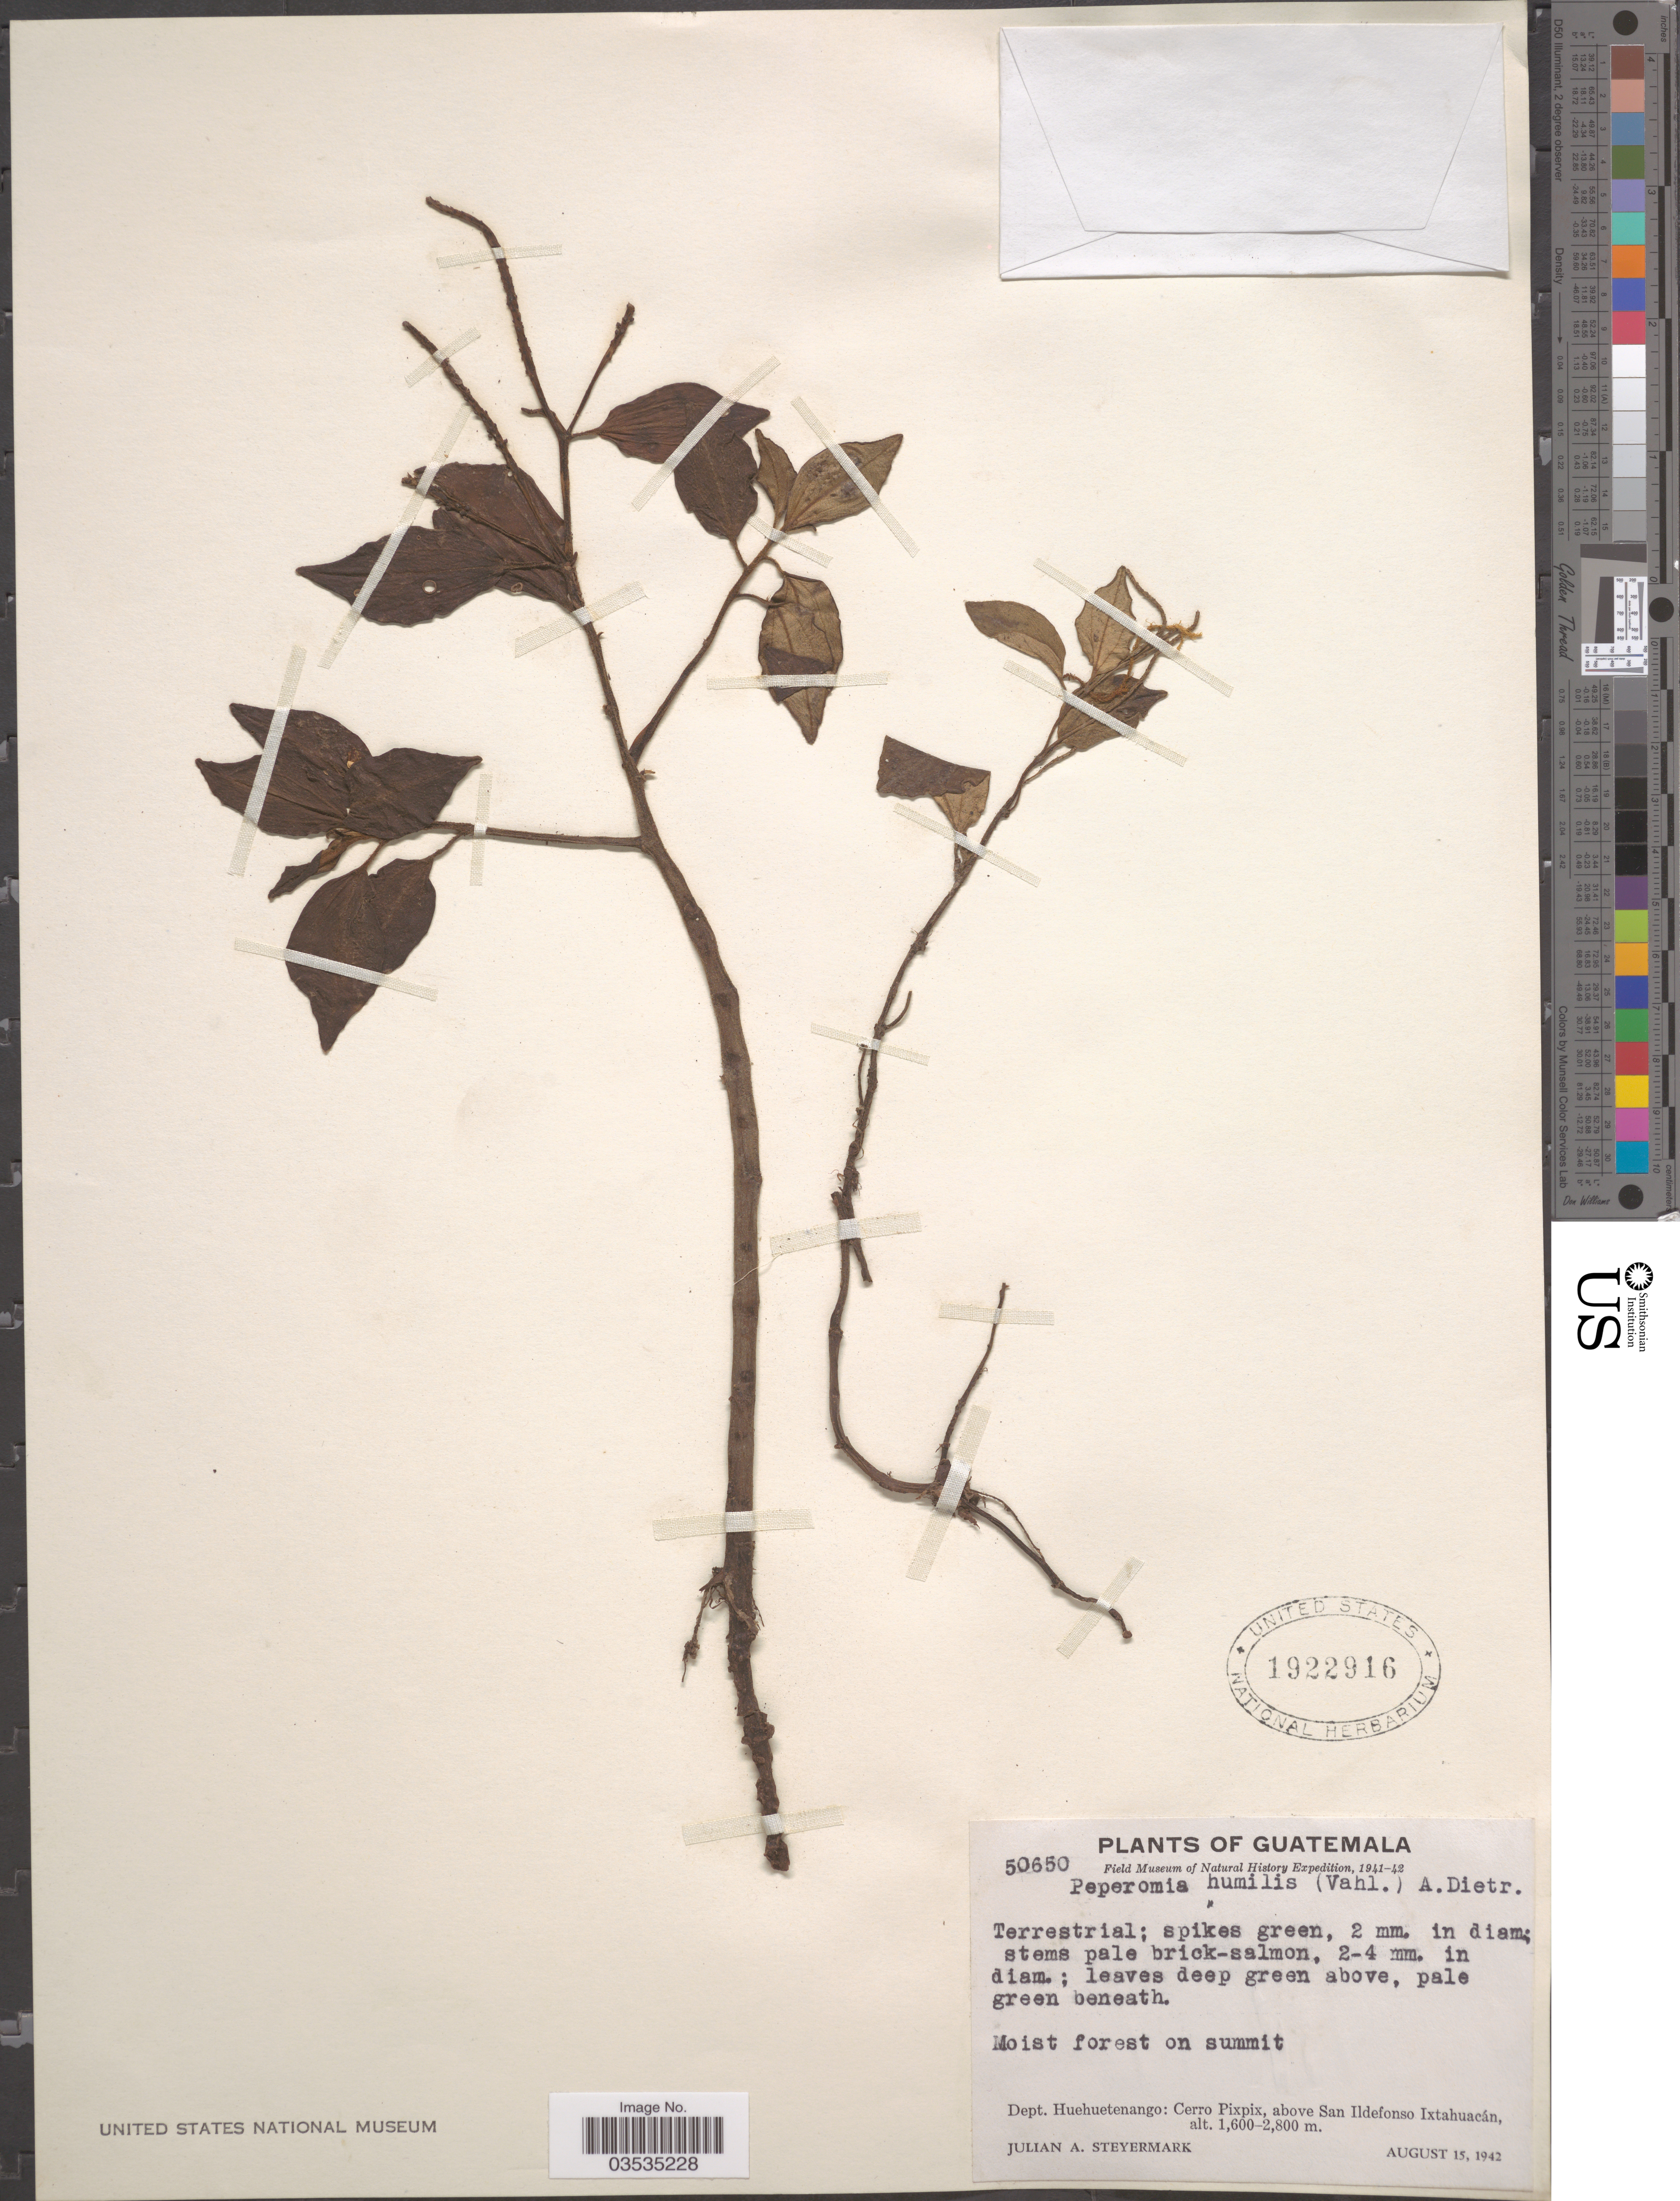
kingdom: Plantae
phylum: Tracheophyta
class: Magnoliopsida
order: Piperales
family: Piperaceae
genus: Peperomia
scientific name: Peperomia humilis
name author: (Vahl) A. Dietr.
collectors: J. Steyermark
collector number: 50650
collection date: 1942-08-15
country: Guatemala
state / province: Huehuetenango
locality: Dept. Huehuetenango: Cerro Pixpix, above San Ildefonso Ixtahuacán.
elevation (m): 1600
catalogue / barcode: US 1922916